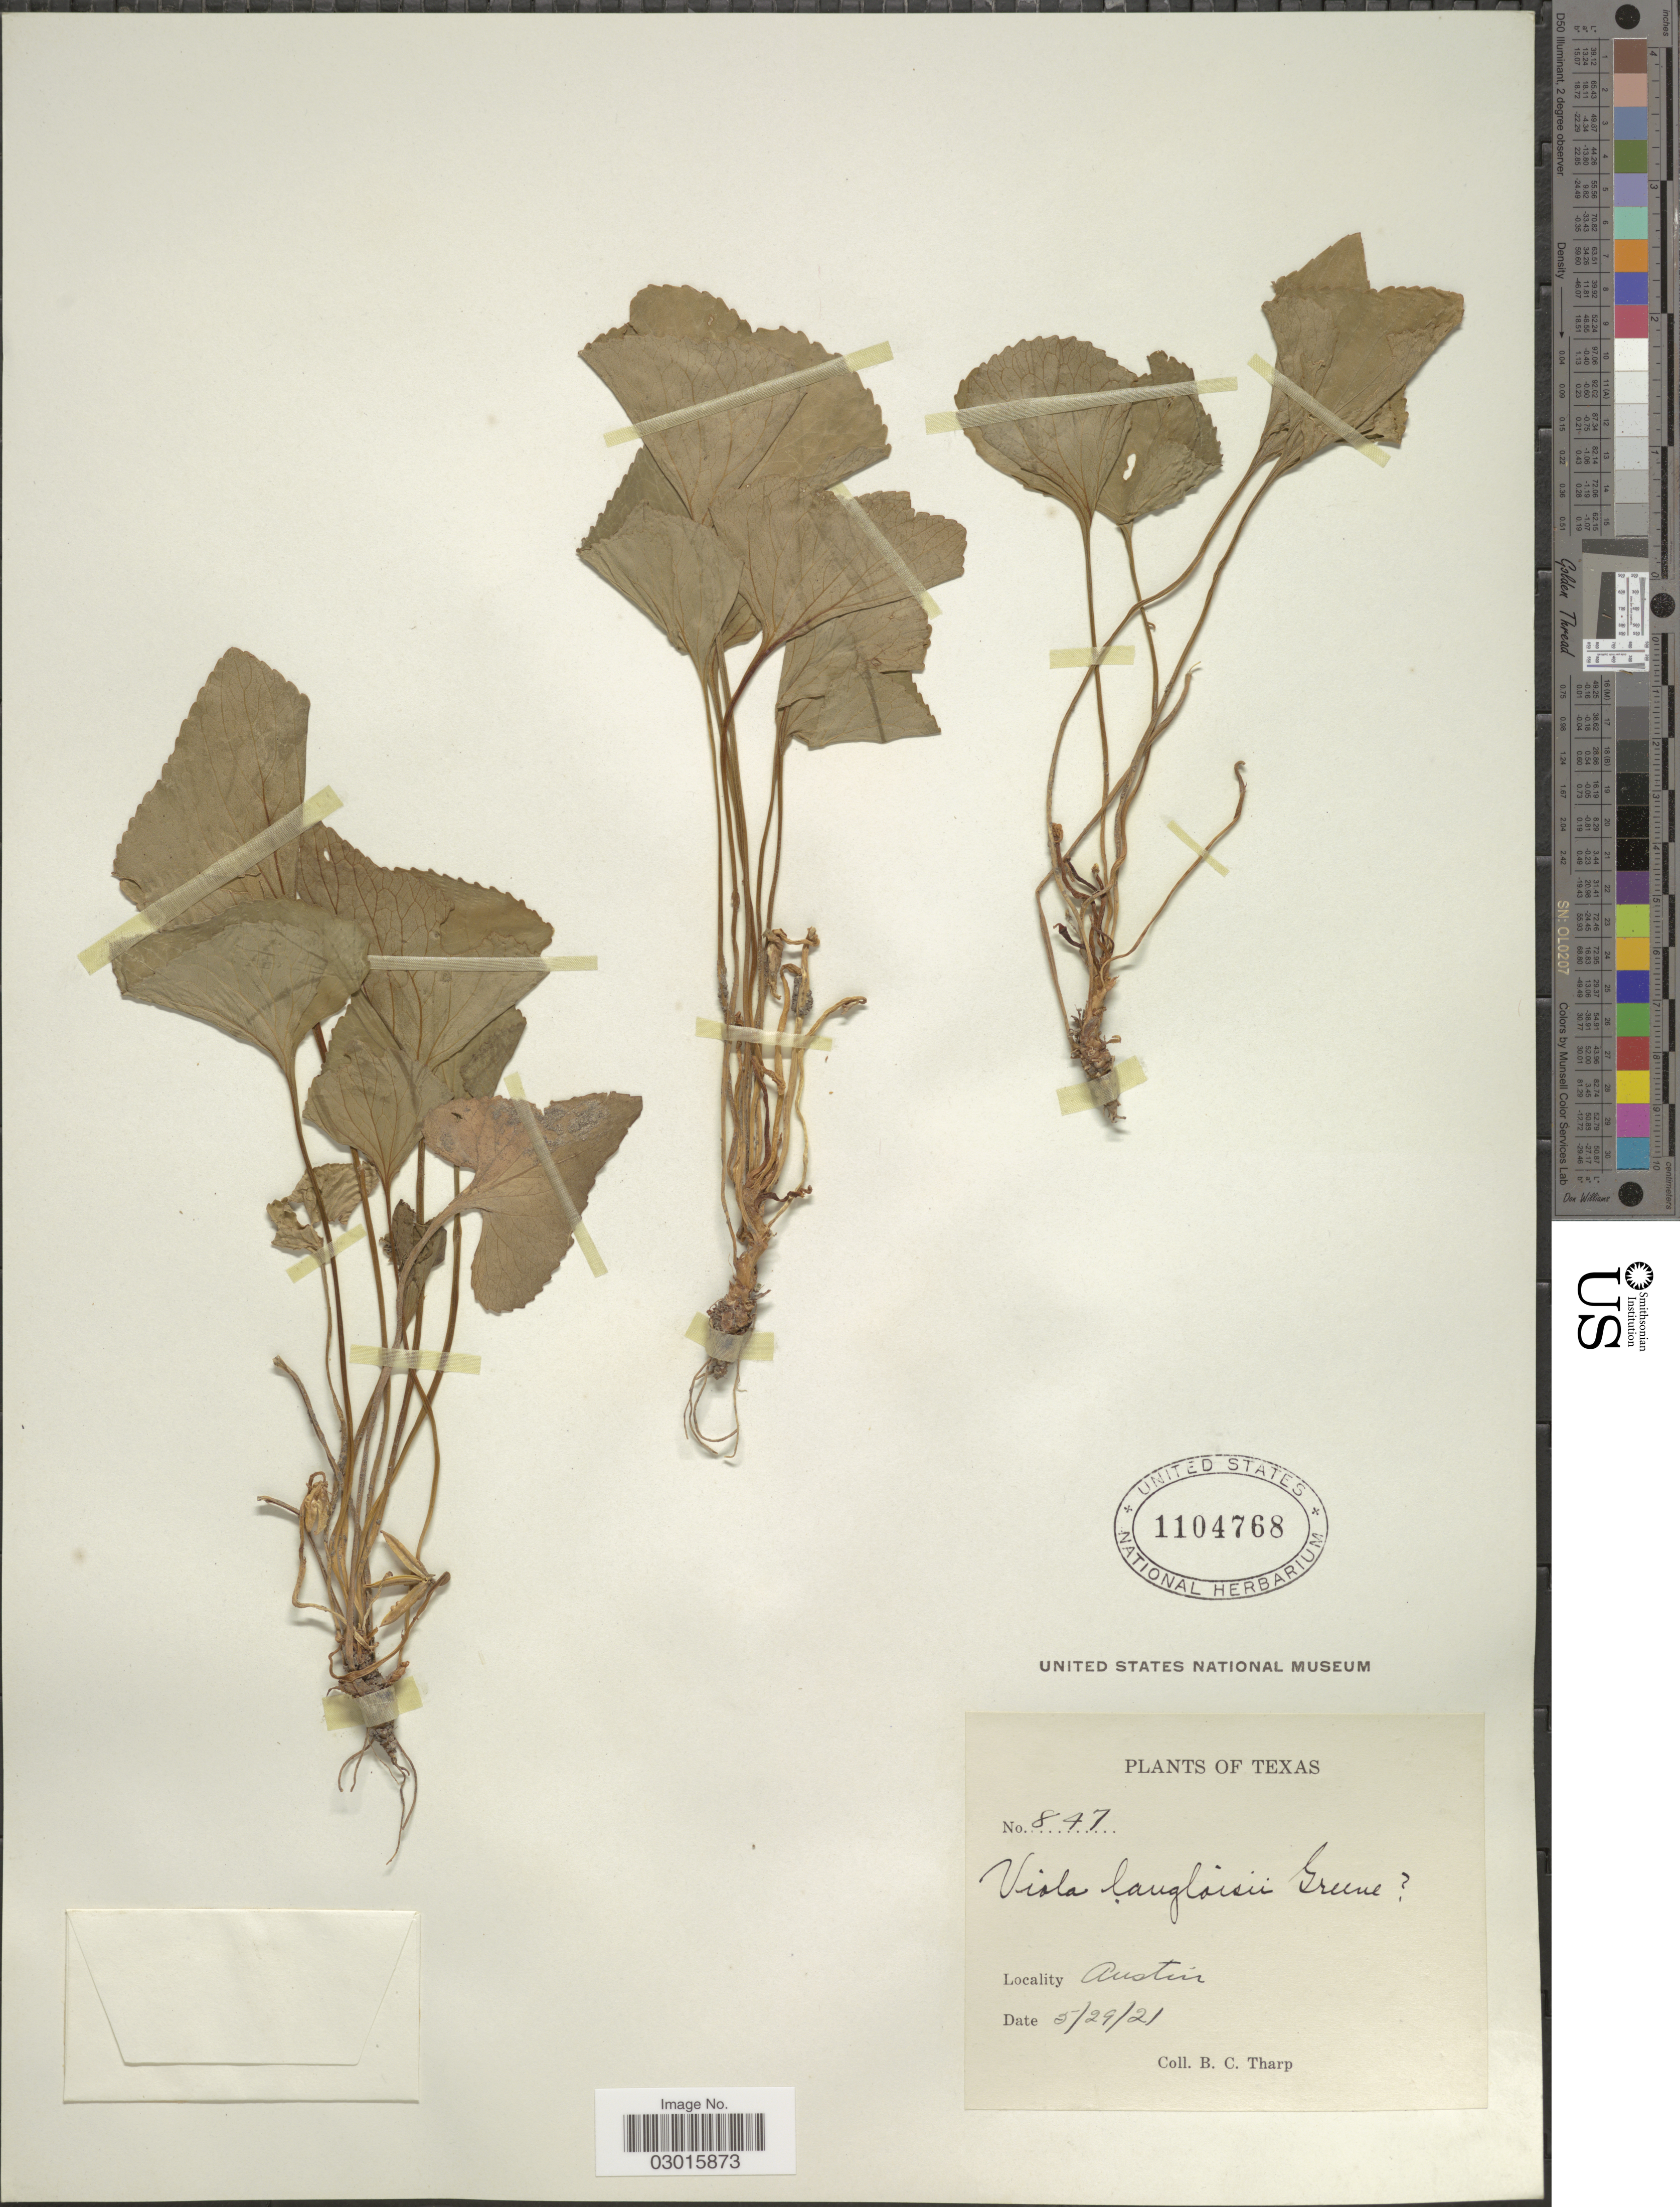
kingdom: Plantae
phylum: Tracheophyta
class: Magnoliopsida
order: Malpighiales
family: Violaceae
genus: Viola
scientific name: Viola langloisii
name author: Greene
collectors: B. C. Tharp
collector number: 847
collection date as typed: Transcribed d/m/y: 29/5/21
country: United States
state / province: Texas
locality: Austin.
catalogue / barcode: US 1104768